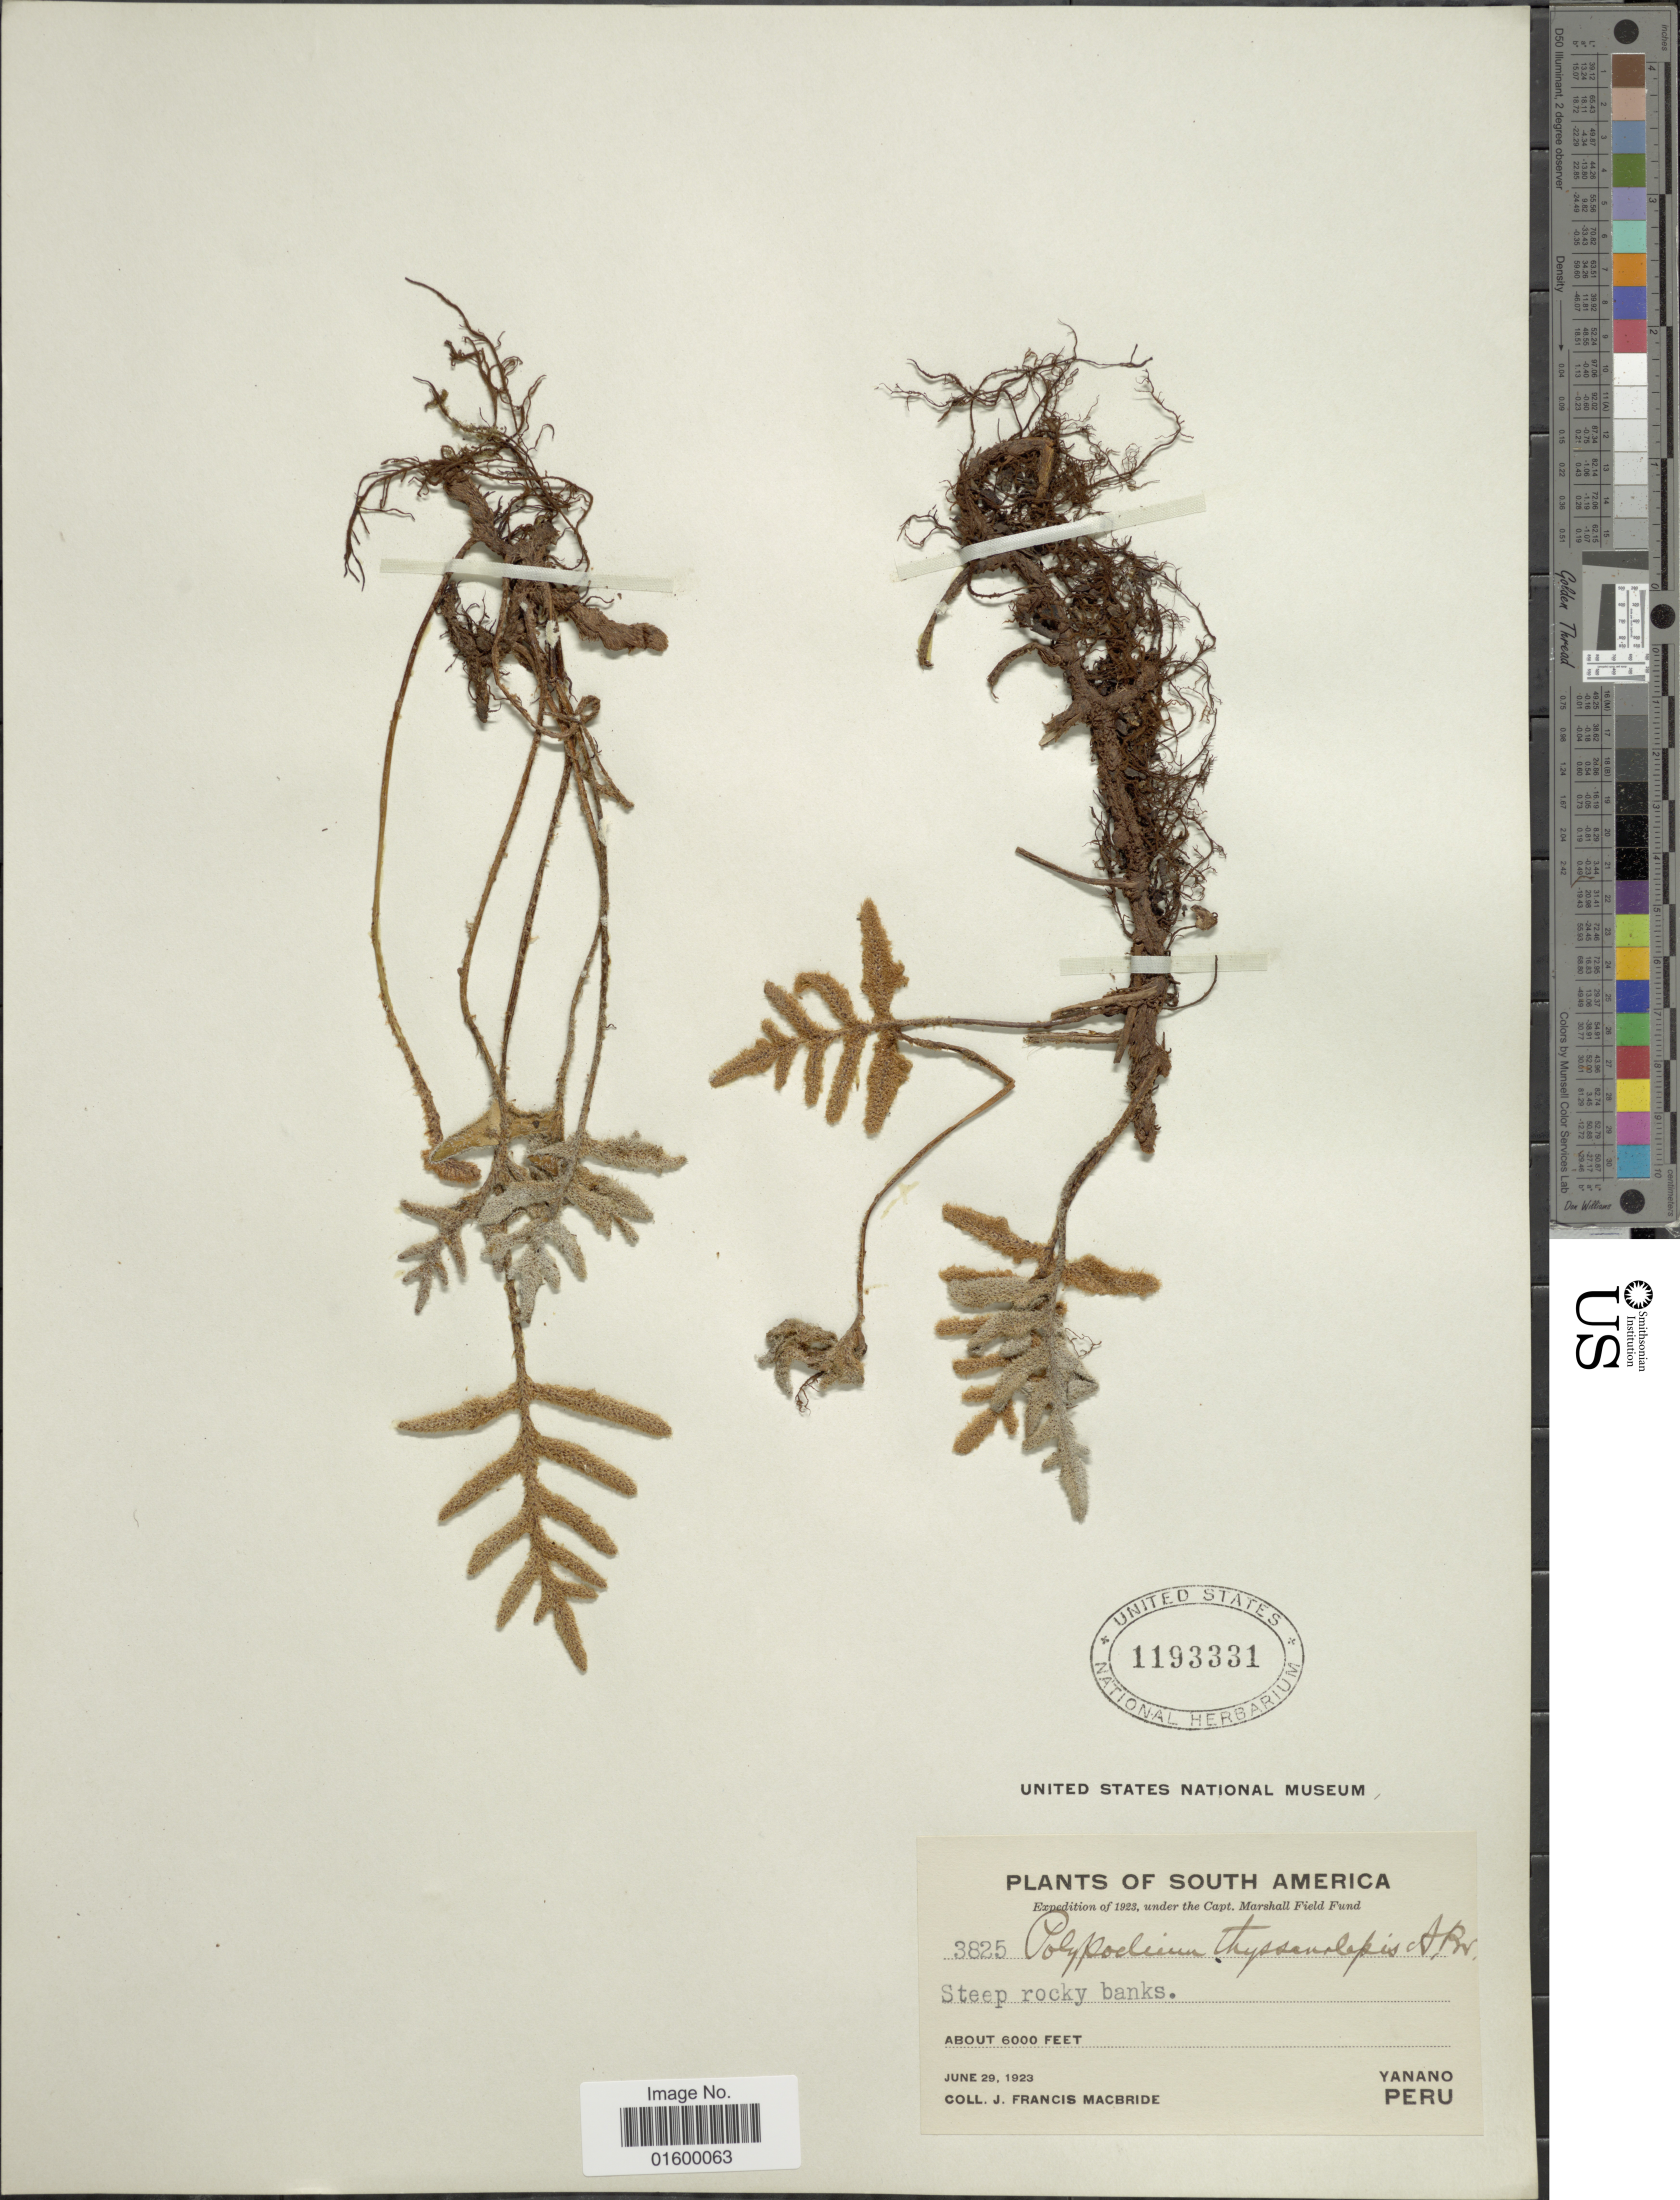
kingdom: Plantae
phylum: Tracheophyta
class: Polypodiopsida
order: Polypodiales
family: Polypodiaceae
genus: Pleopeltis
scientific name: Pleopeltis thyssanolepis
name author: (A. Braun ex Klotzsch) E.G. Andrews & Windham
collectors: J. F. Macbride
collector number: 3825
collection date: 1923-06-29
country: Peru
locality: South America, Yanano, Peru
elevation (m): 1829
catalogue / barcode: US 1193331